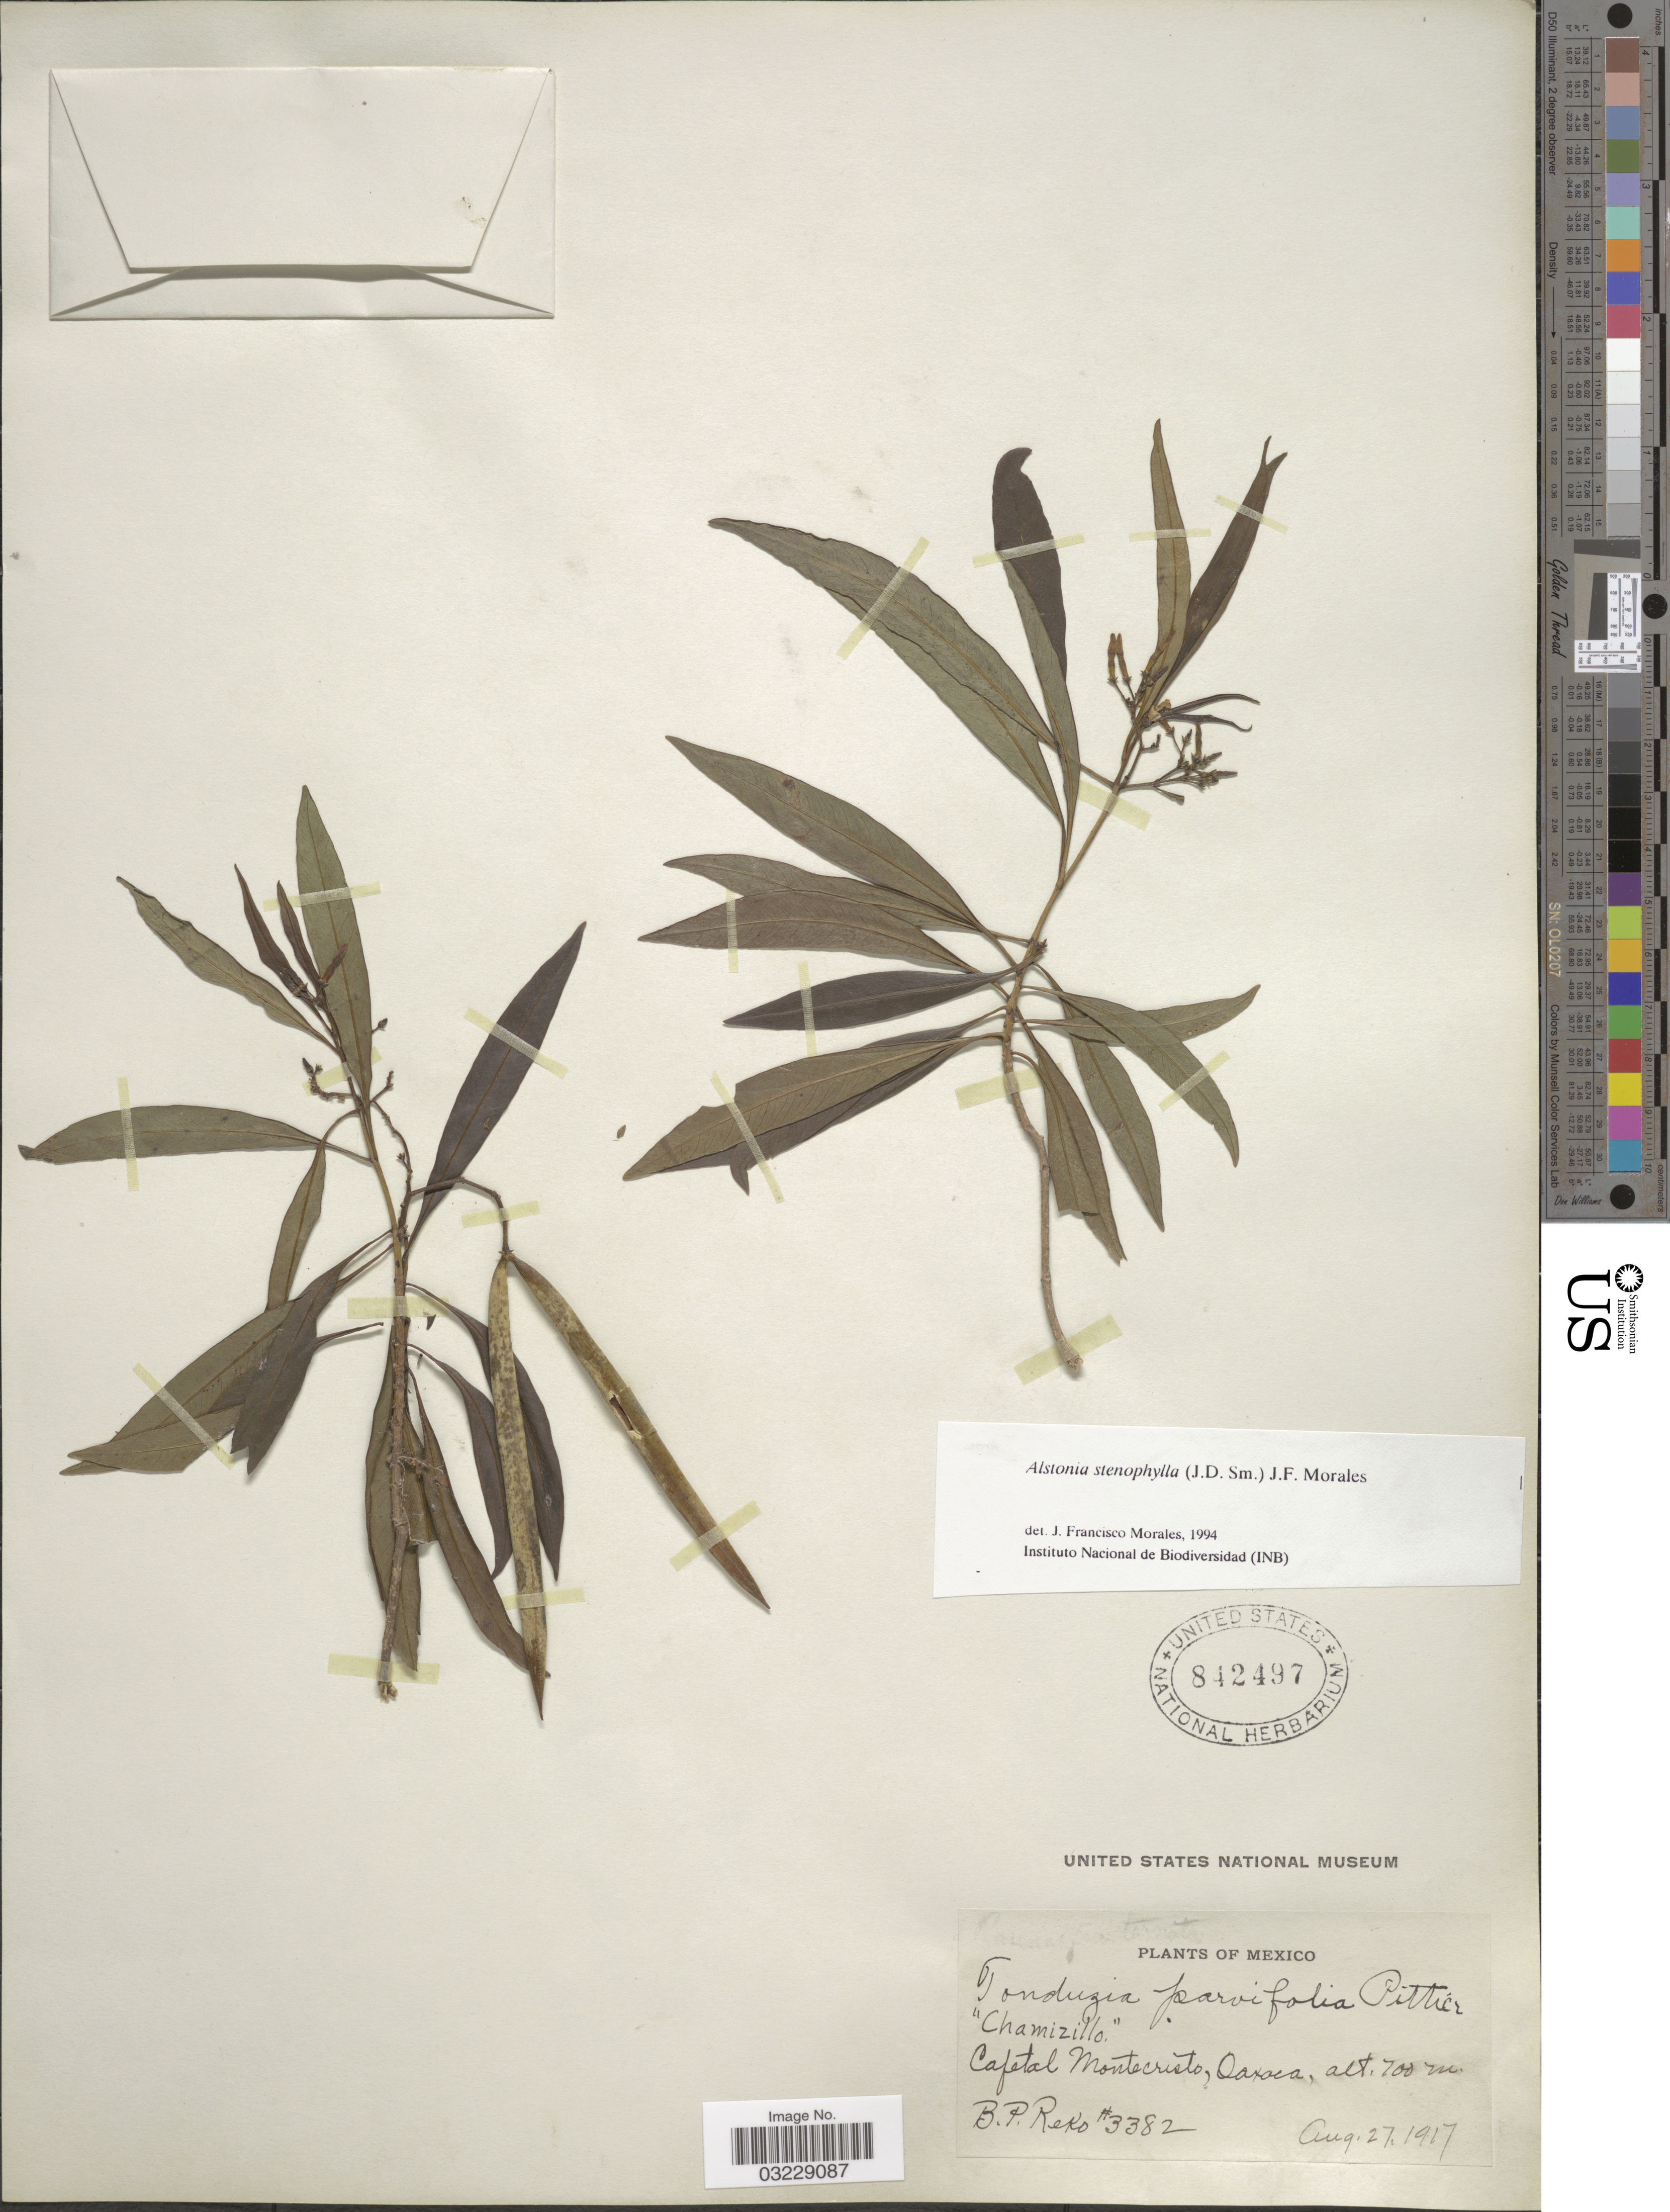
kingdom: Plantae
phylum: Tracheophyta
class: Magnoliopsida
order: Gentianales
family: Apocynaceae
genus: Alstonia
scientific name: Alstonia stenophylla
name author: Guillaumin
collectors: B. P. Reko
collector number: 3382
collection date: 1917-08-27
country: Mexico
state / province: Oaxaca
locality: Cafetal Montecristo.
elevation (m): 700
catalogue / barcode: US 842497